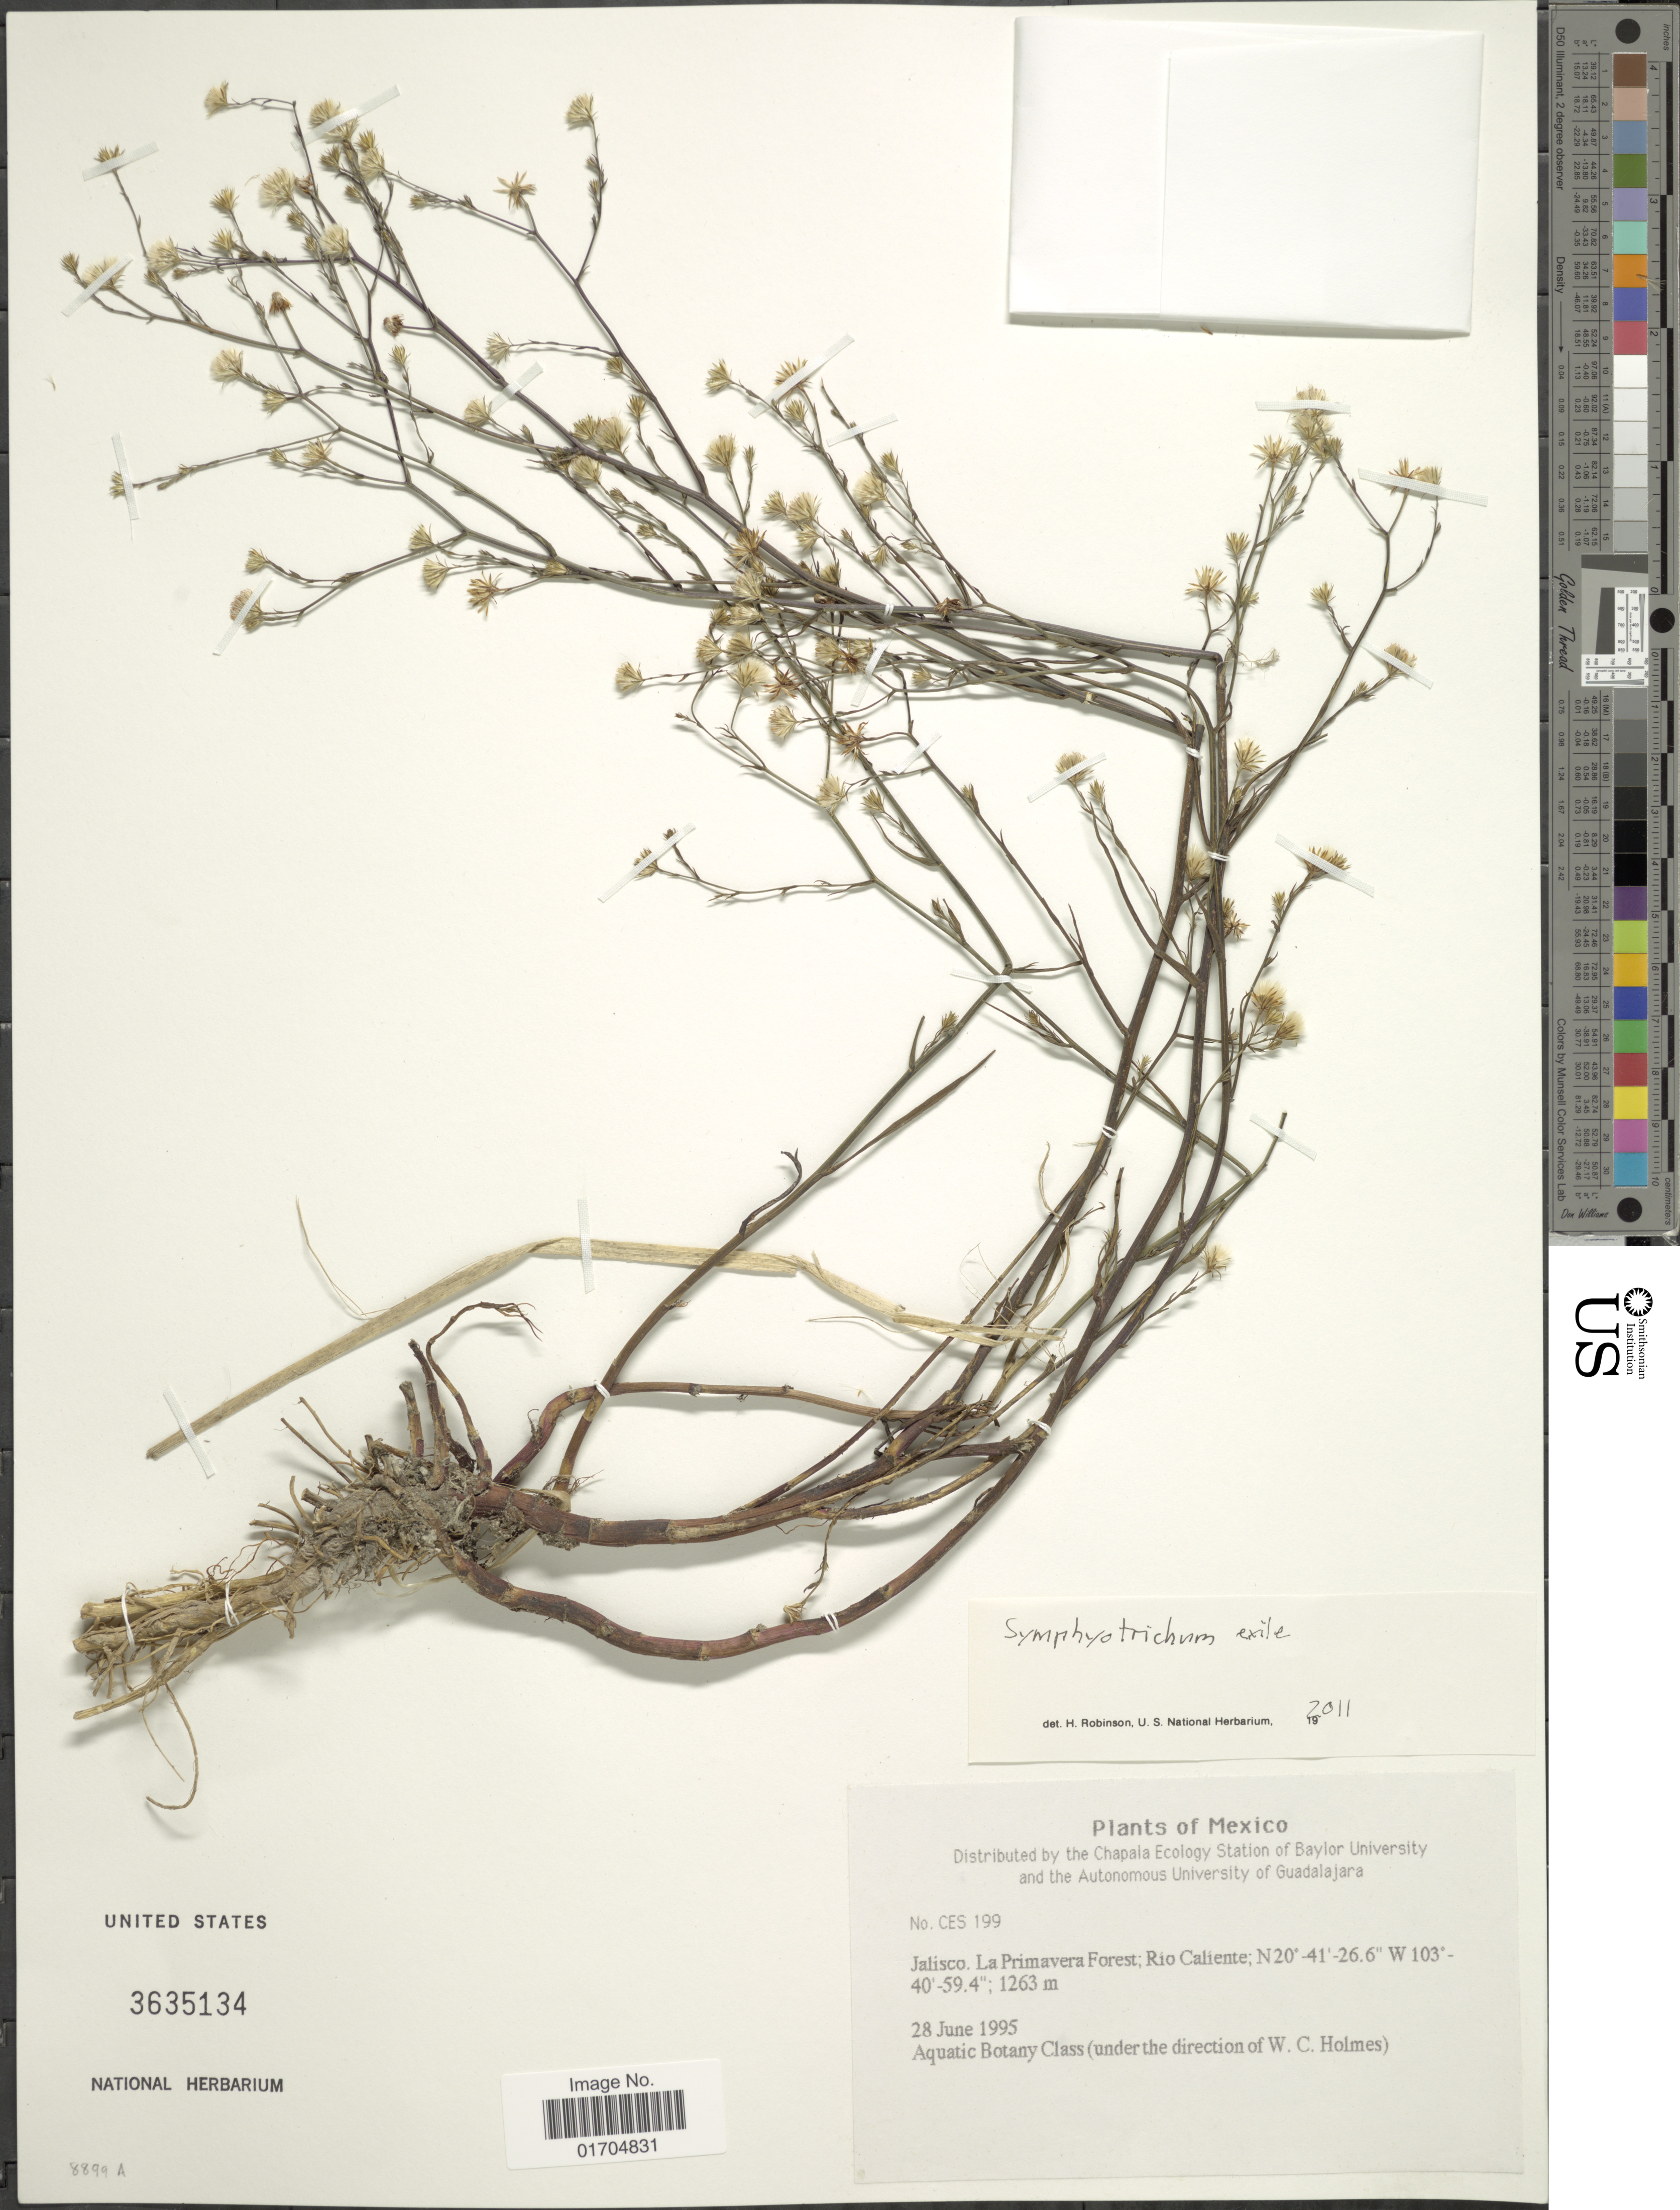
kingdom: Plantae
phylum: Tracheophyta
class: Magnoliopsida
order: Asterales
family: Asteraceae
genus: Symphyotrichum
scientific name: Symphyotrichum subulatum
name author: (Michx.) G.L. Nesom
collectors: Students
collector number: CES 199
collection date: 1995-06-28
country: Mexico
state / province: Jalisco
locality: La Primavera Forest; Rio Caliente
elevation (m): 1263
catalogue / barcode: US 3635134